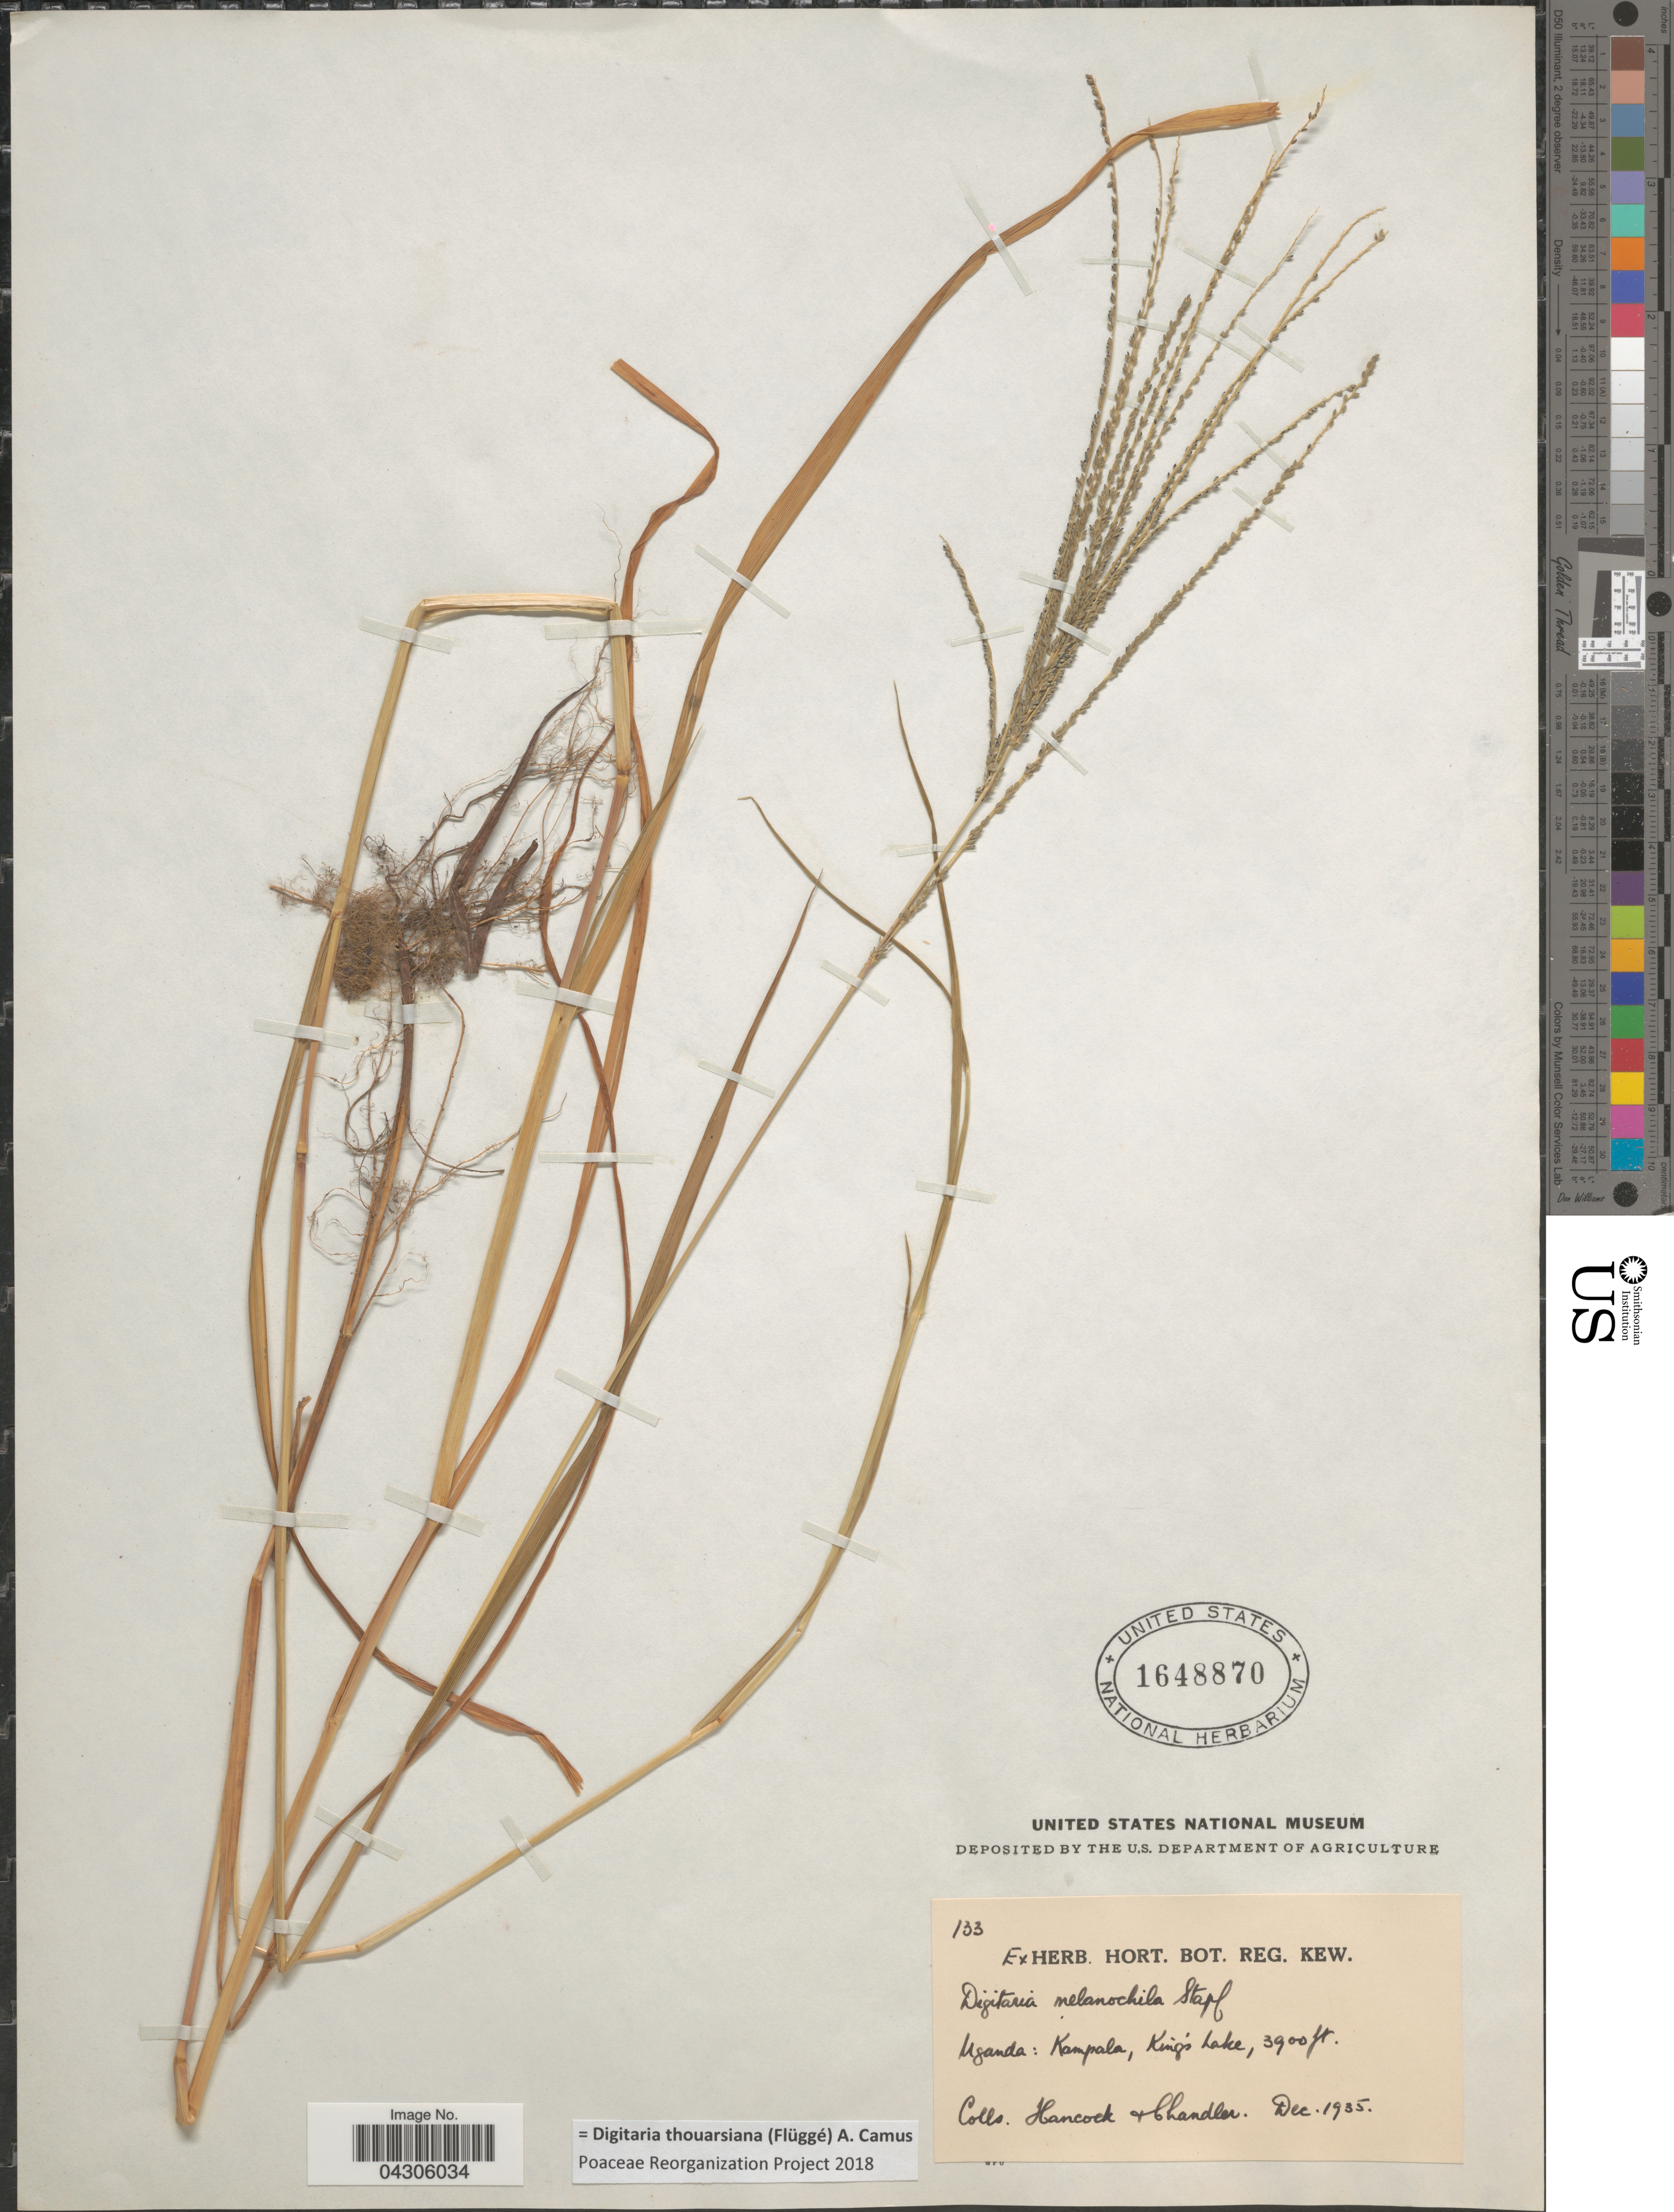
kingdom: Plantae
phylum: Tracheophyta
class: Liliopsida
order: Poales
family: Poaceae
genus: Digitaria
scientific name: Digitaria thouarsiana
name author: (Flüggé) A. Camus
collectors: Hancock, -- & Chandler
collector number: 133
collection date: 1935-12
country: Uganda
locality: Kampala, King's Lake.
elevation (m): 1189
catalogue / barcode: US 1648870